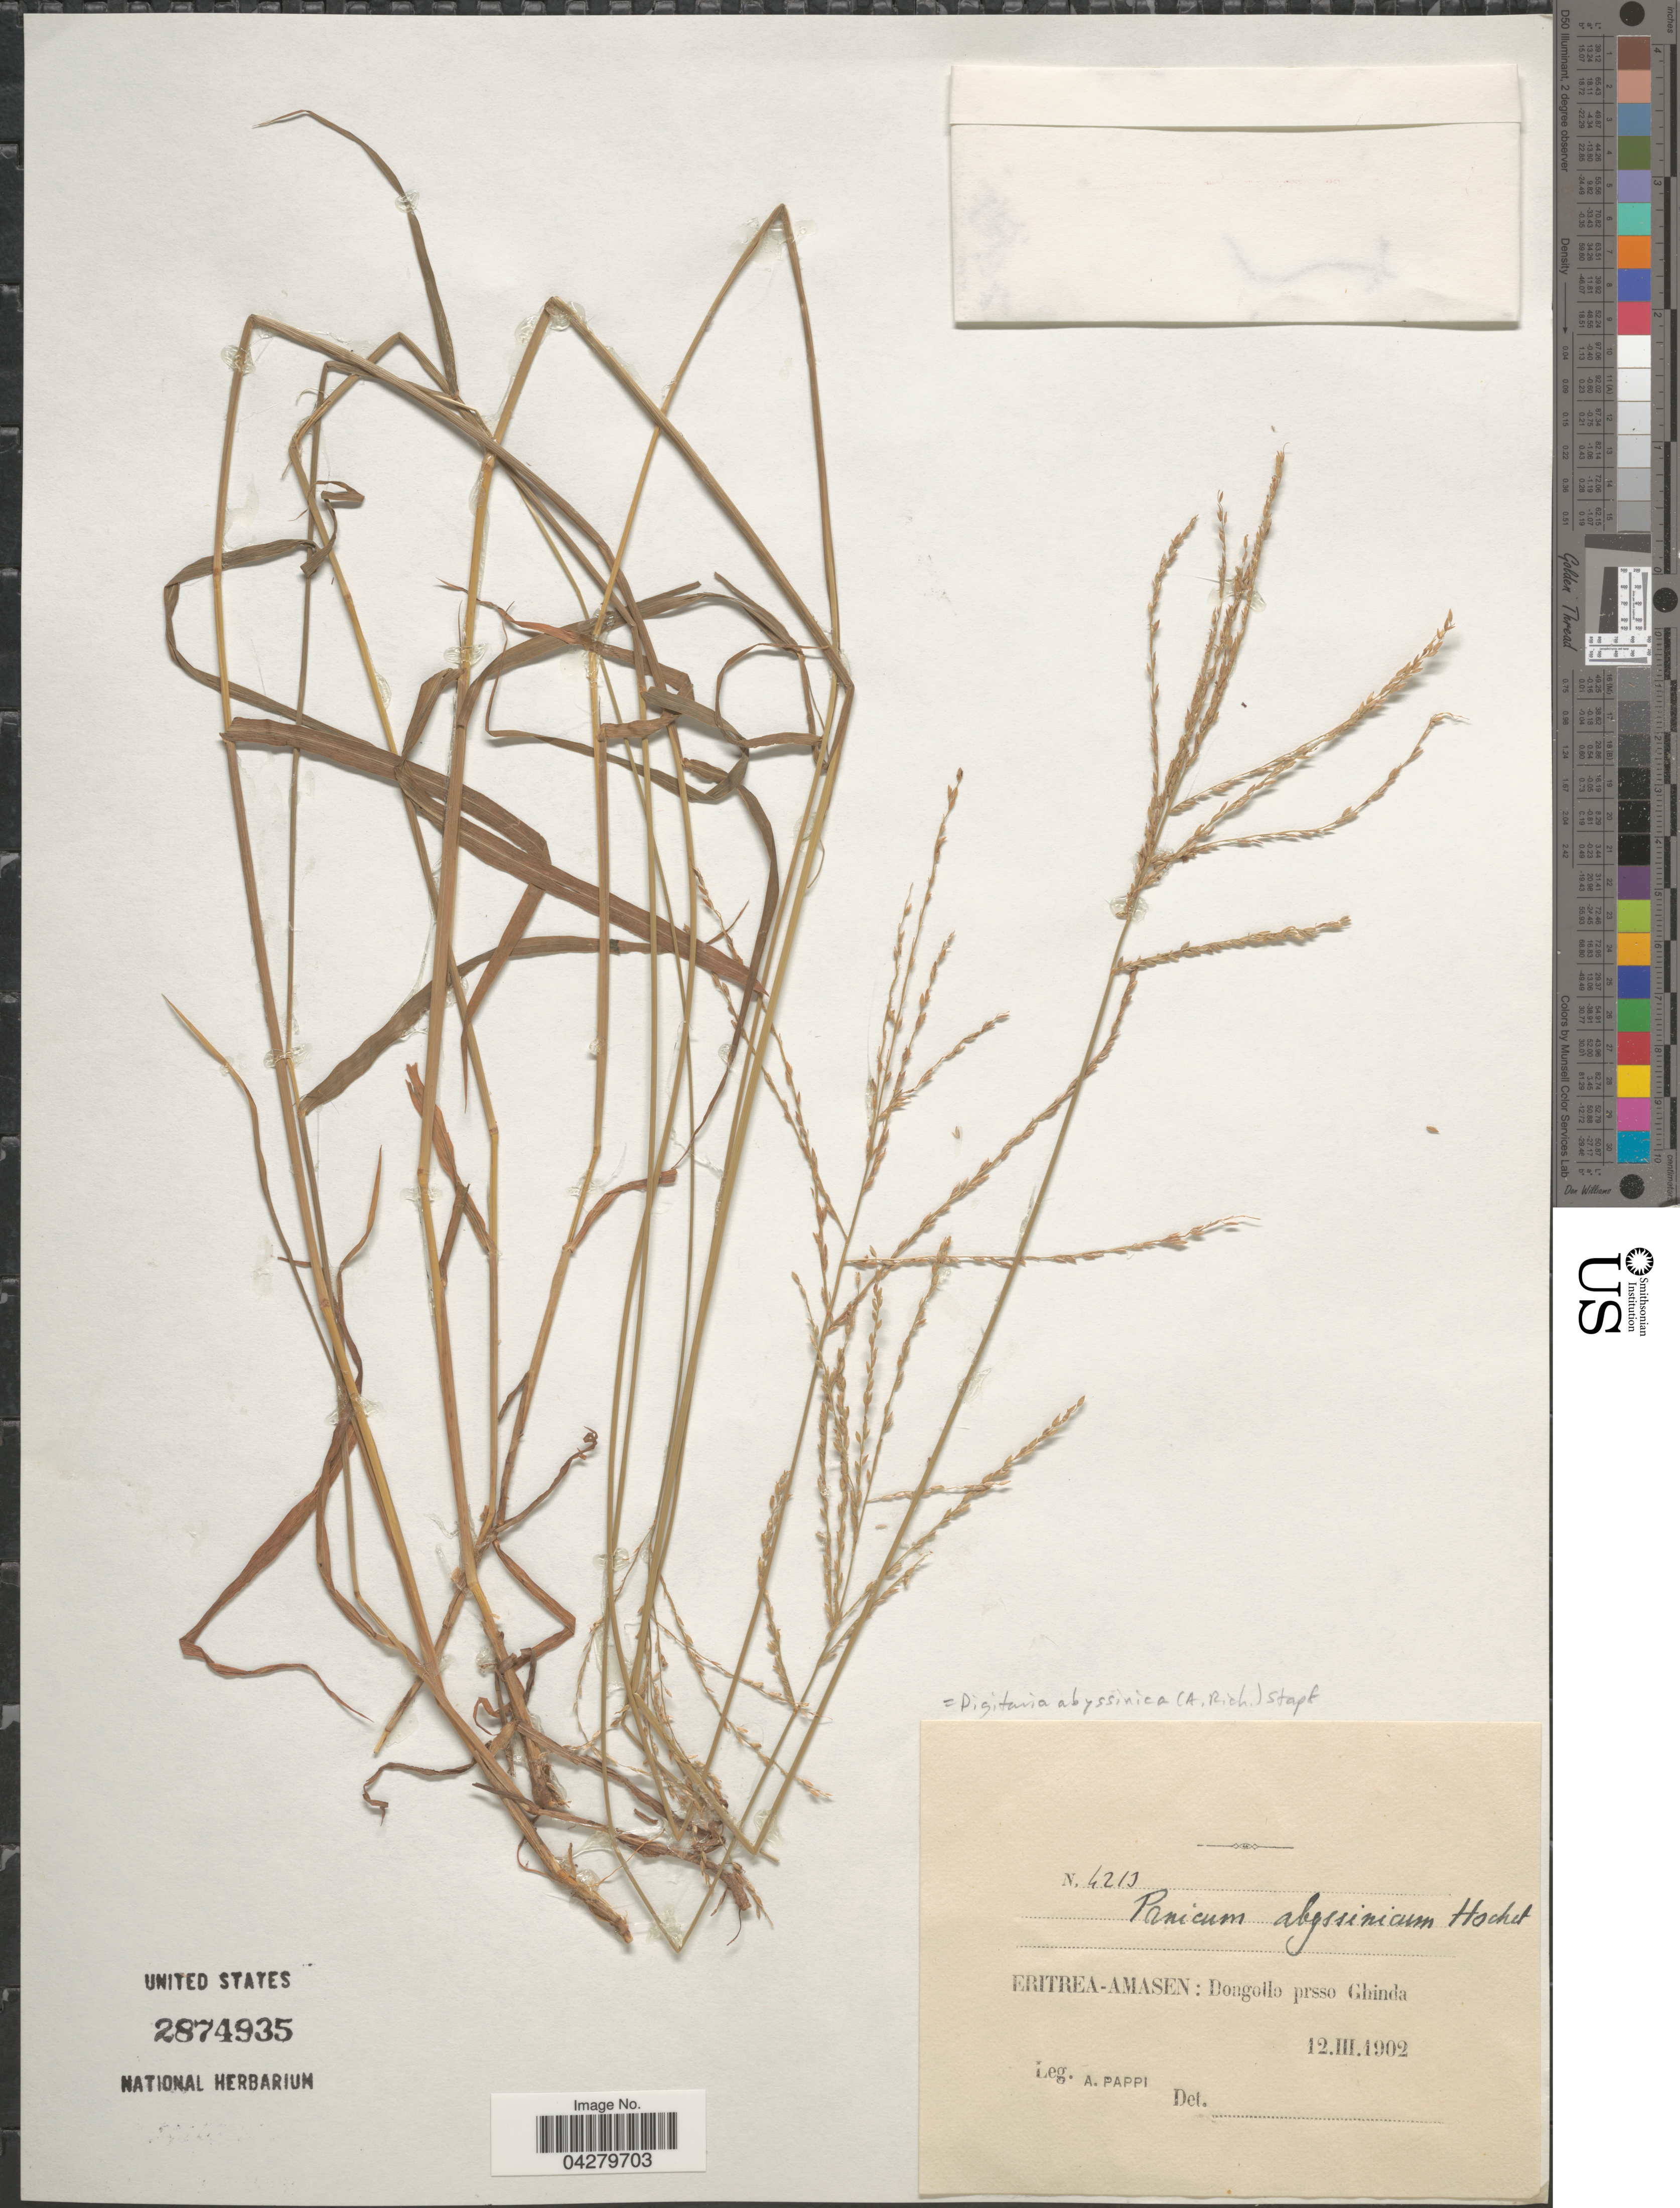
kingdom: Plantae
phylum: Tracheophyta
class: Liliopsida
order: Poales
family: Poaceae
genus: Digitaria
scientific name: Digitaria abyssinica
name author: (Hochst. ex Rich.) Stapf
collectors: A. Pappi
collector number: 4213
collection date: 1902-03-12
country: Eritrea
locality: Amasen: Dongollo prsso Chinda.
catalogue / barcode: US 2874935